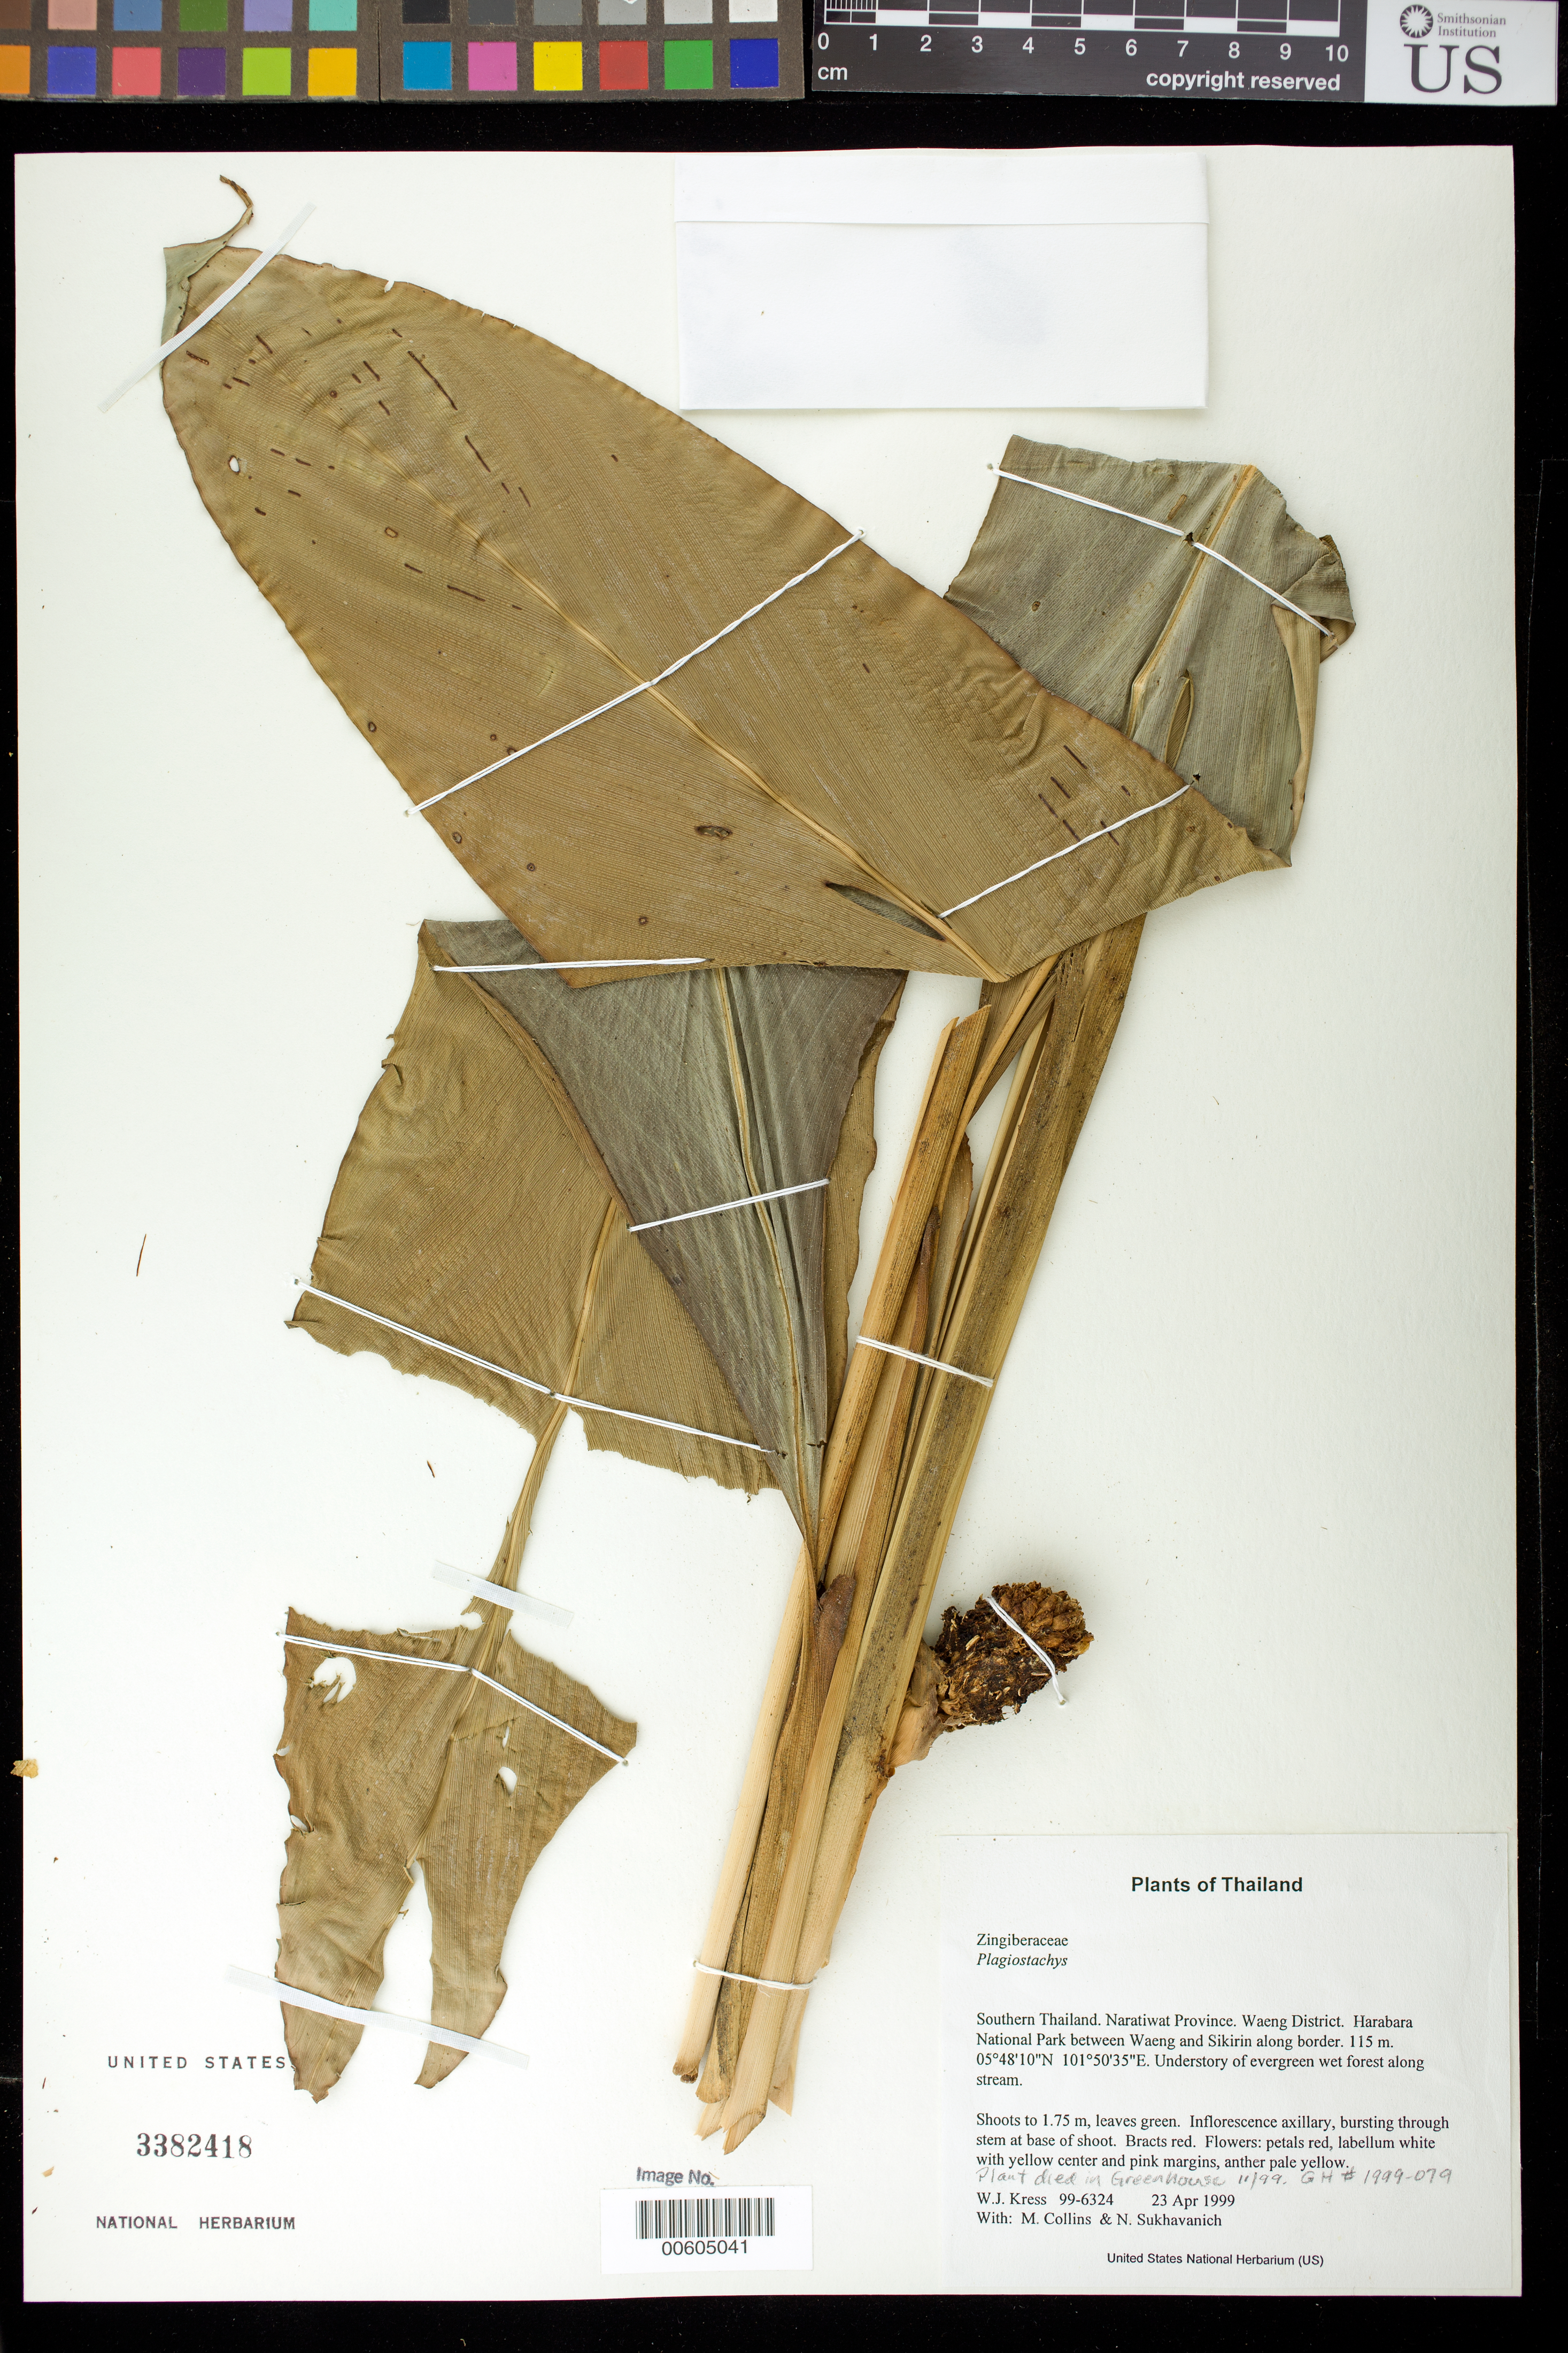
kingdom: Plantae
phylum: Tracheophyta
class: Liliopsida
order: Zingiberales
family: Zingiberaceae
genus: Plagiostachys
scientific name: Plagiostachys sp.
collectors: W. J. Kress, M. Collins & N. Sukhavanich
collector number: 99-6324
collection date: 1999-04-23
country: Thailand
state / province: Narathiwat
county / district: Waeng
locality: Harabara National Park between Waeng and Sikirin along border.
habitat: Understory of evergreen wet forest along stream.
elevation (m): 115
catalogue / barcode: US 3382418